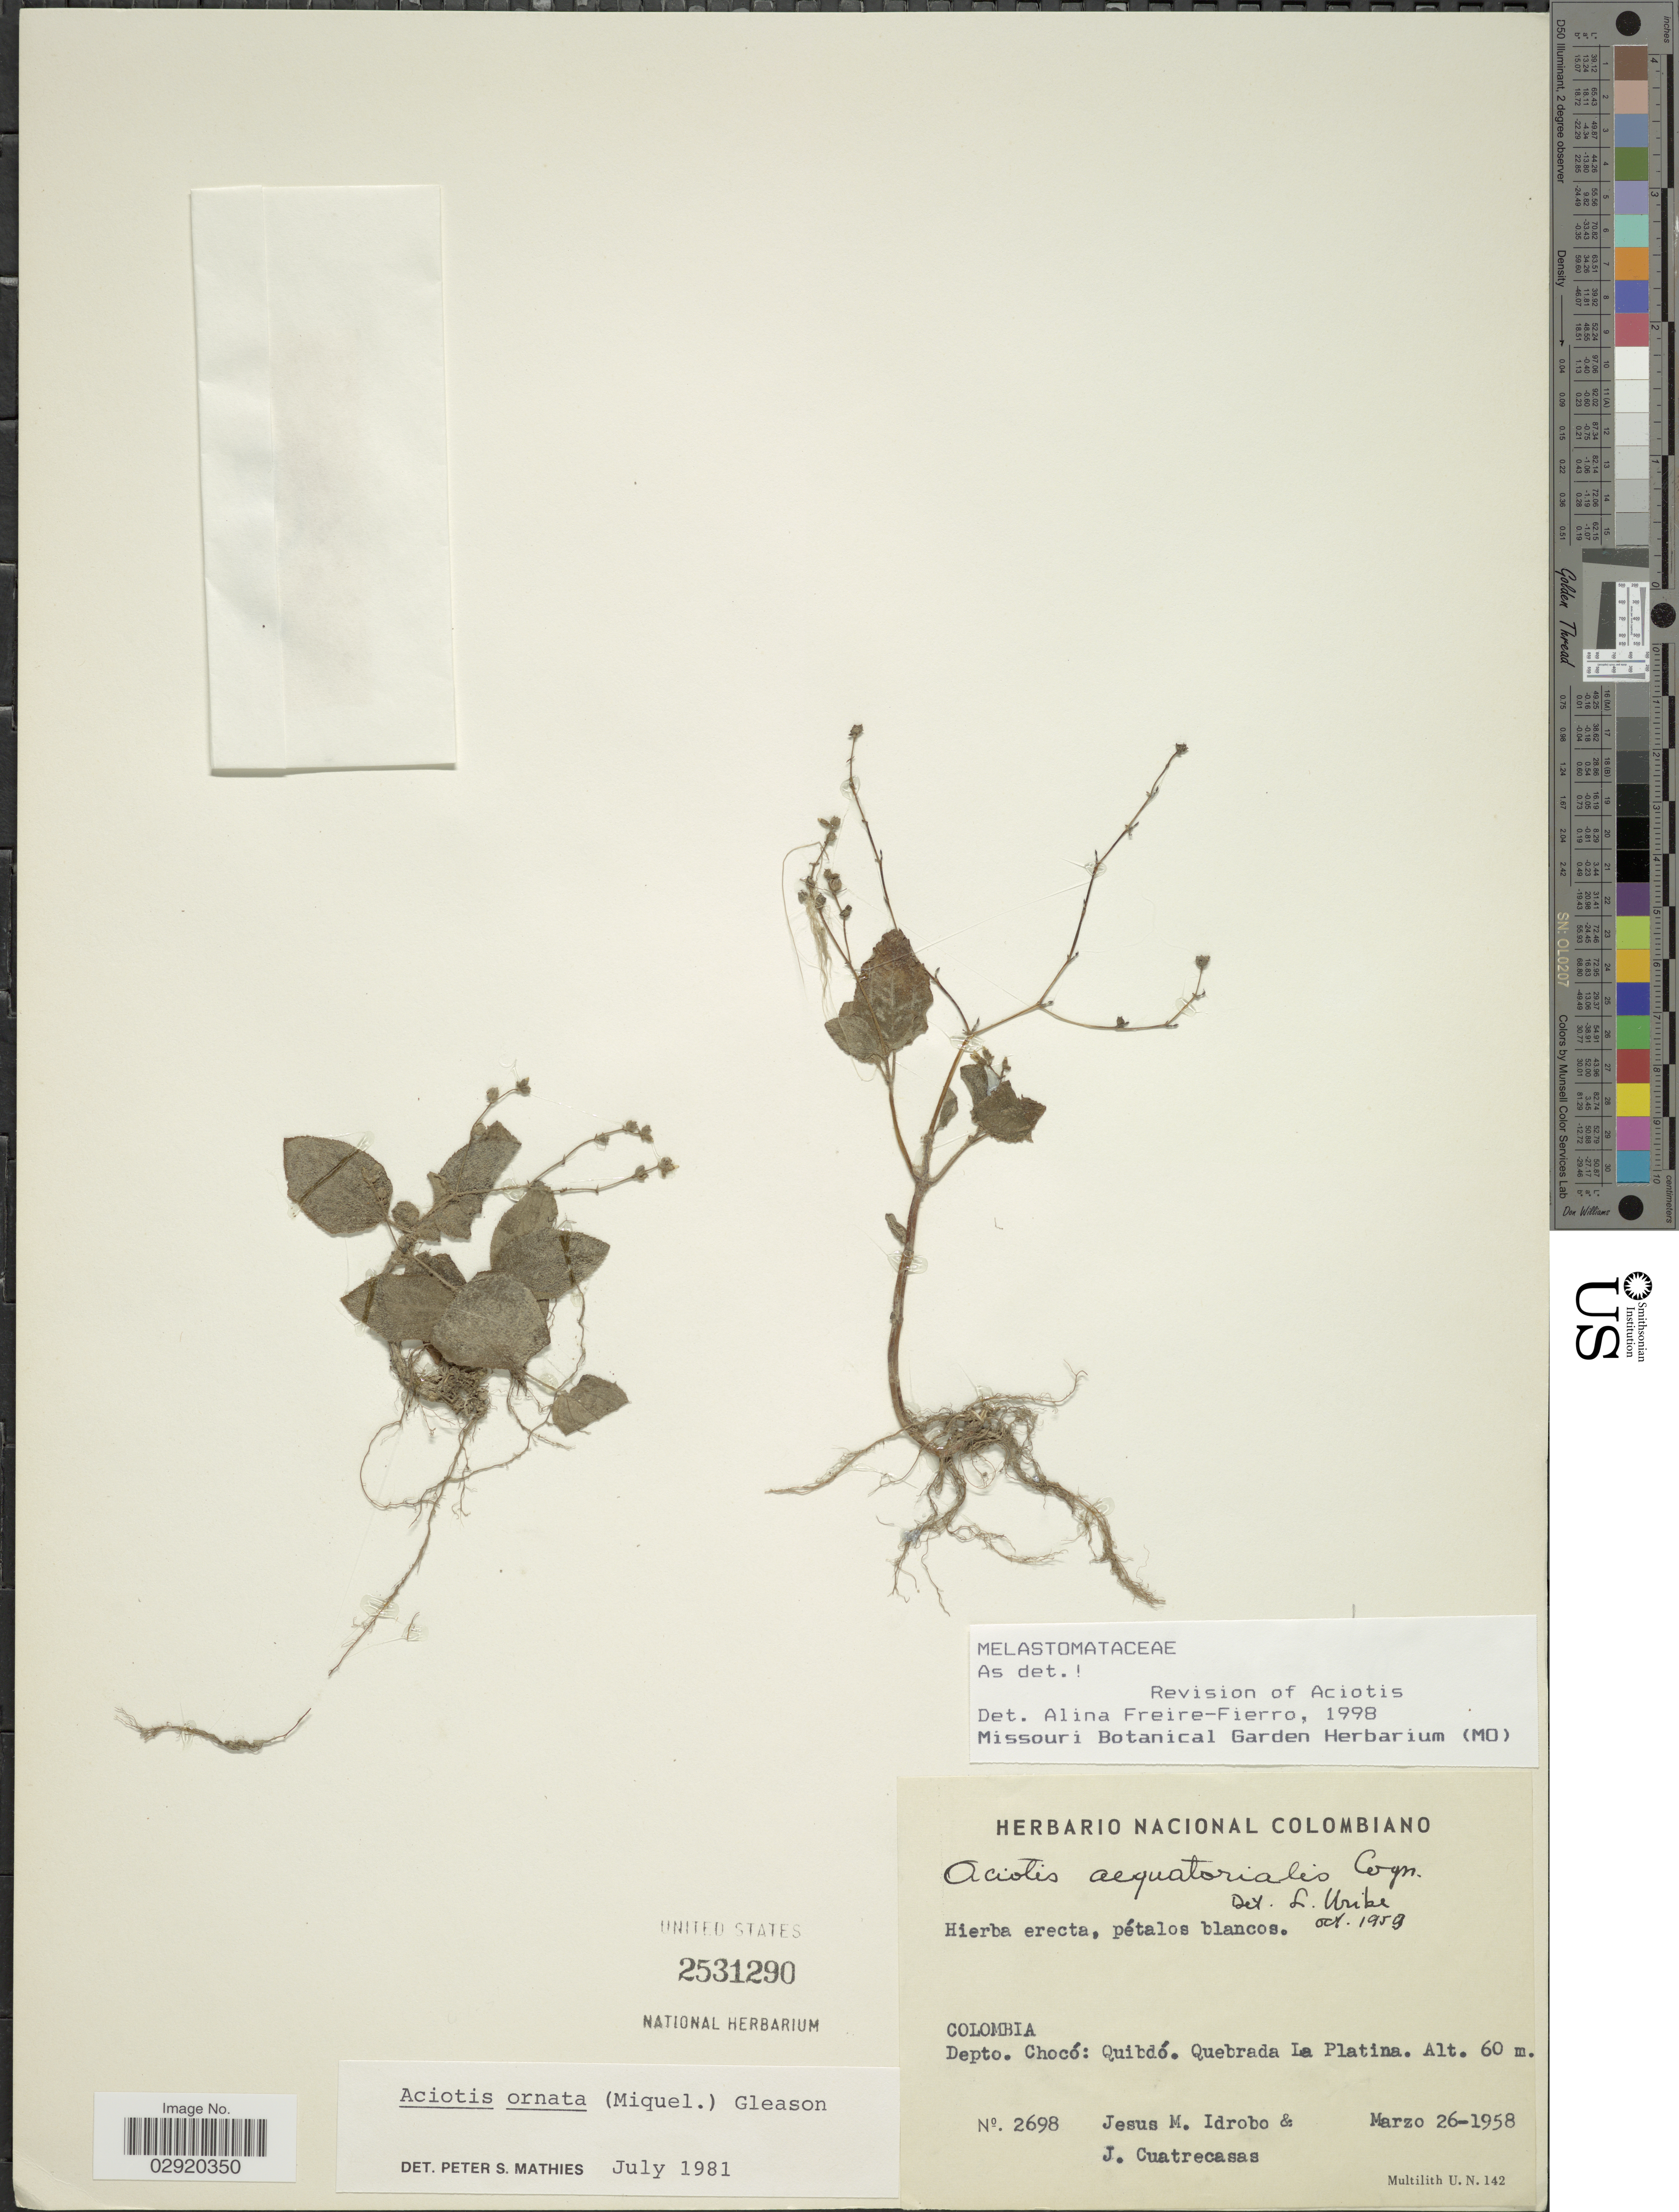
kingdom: Plantae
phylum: Tracheophyta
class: Magnoliopsida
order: Myrtales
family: Melastomataceae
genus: Aciotis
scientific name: Aciotis ornata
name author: (Miq.) Gleason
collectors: J. M. Idrobo & J. Cuatrecasas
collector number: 2698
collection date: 1958-03-26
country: Colombia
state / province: Chocó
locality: Depto. Chocó: Quibdó. Quebrada La Platina.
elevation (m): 60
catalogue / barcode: US 2531290